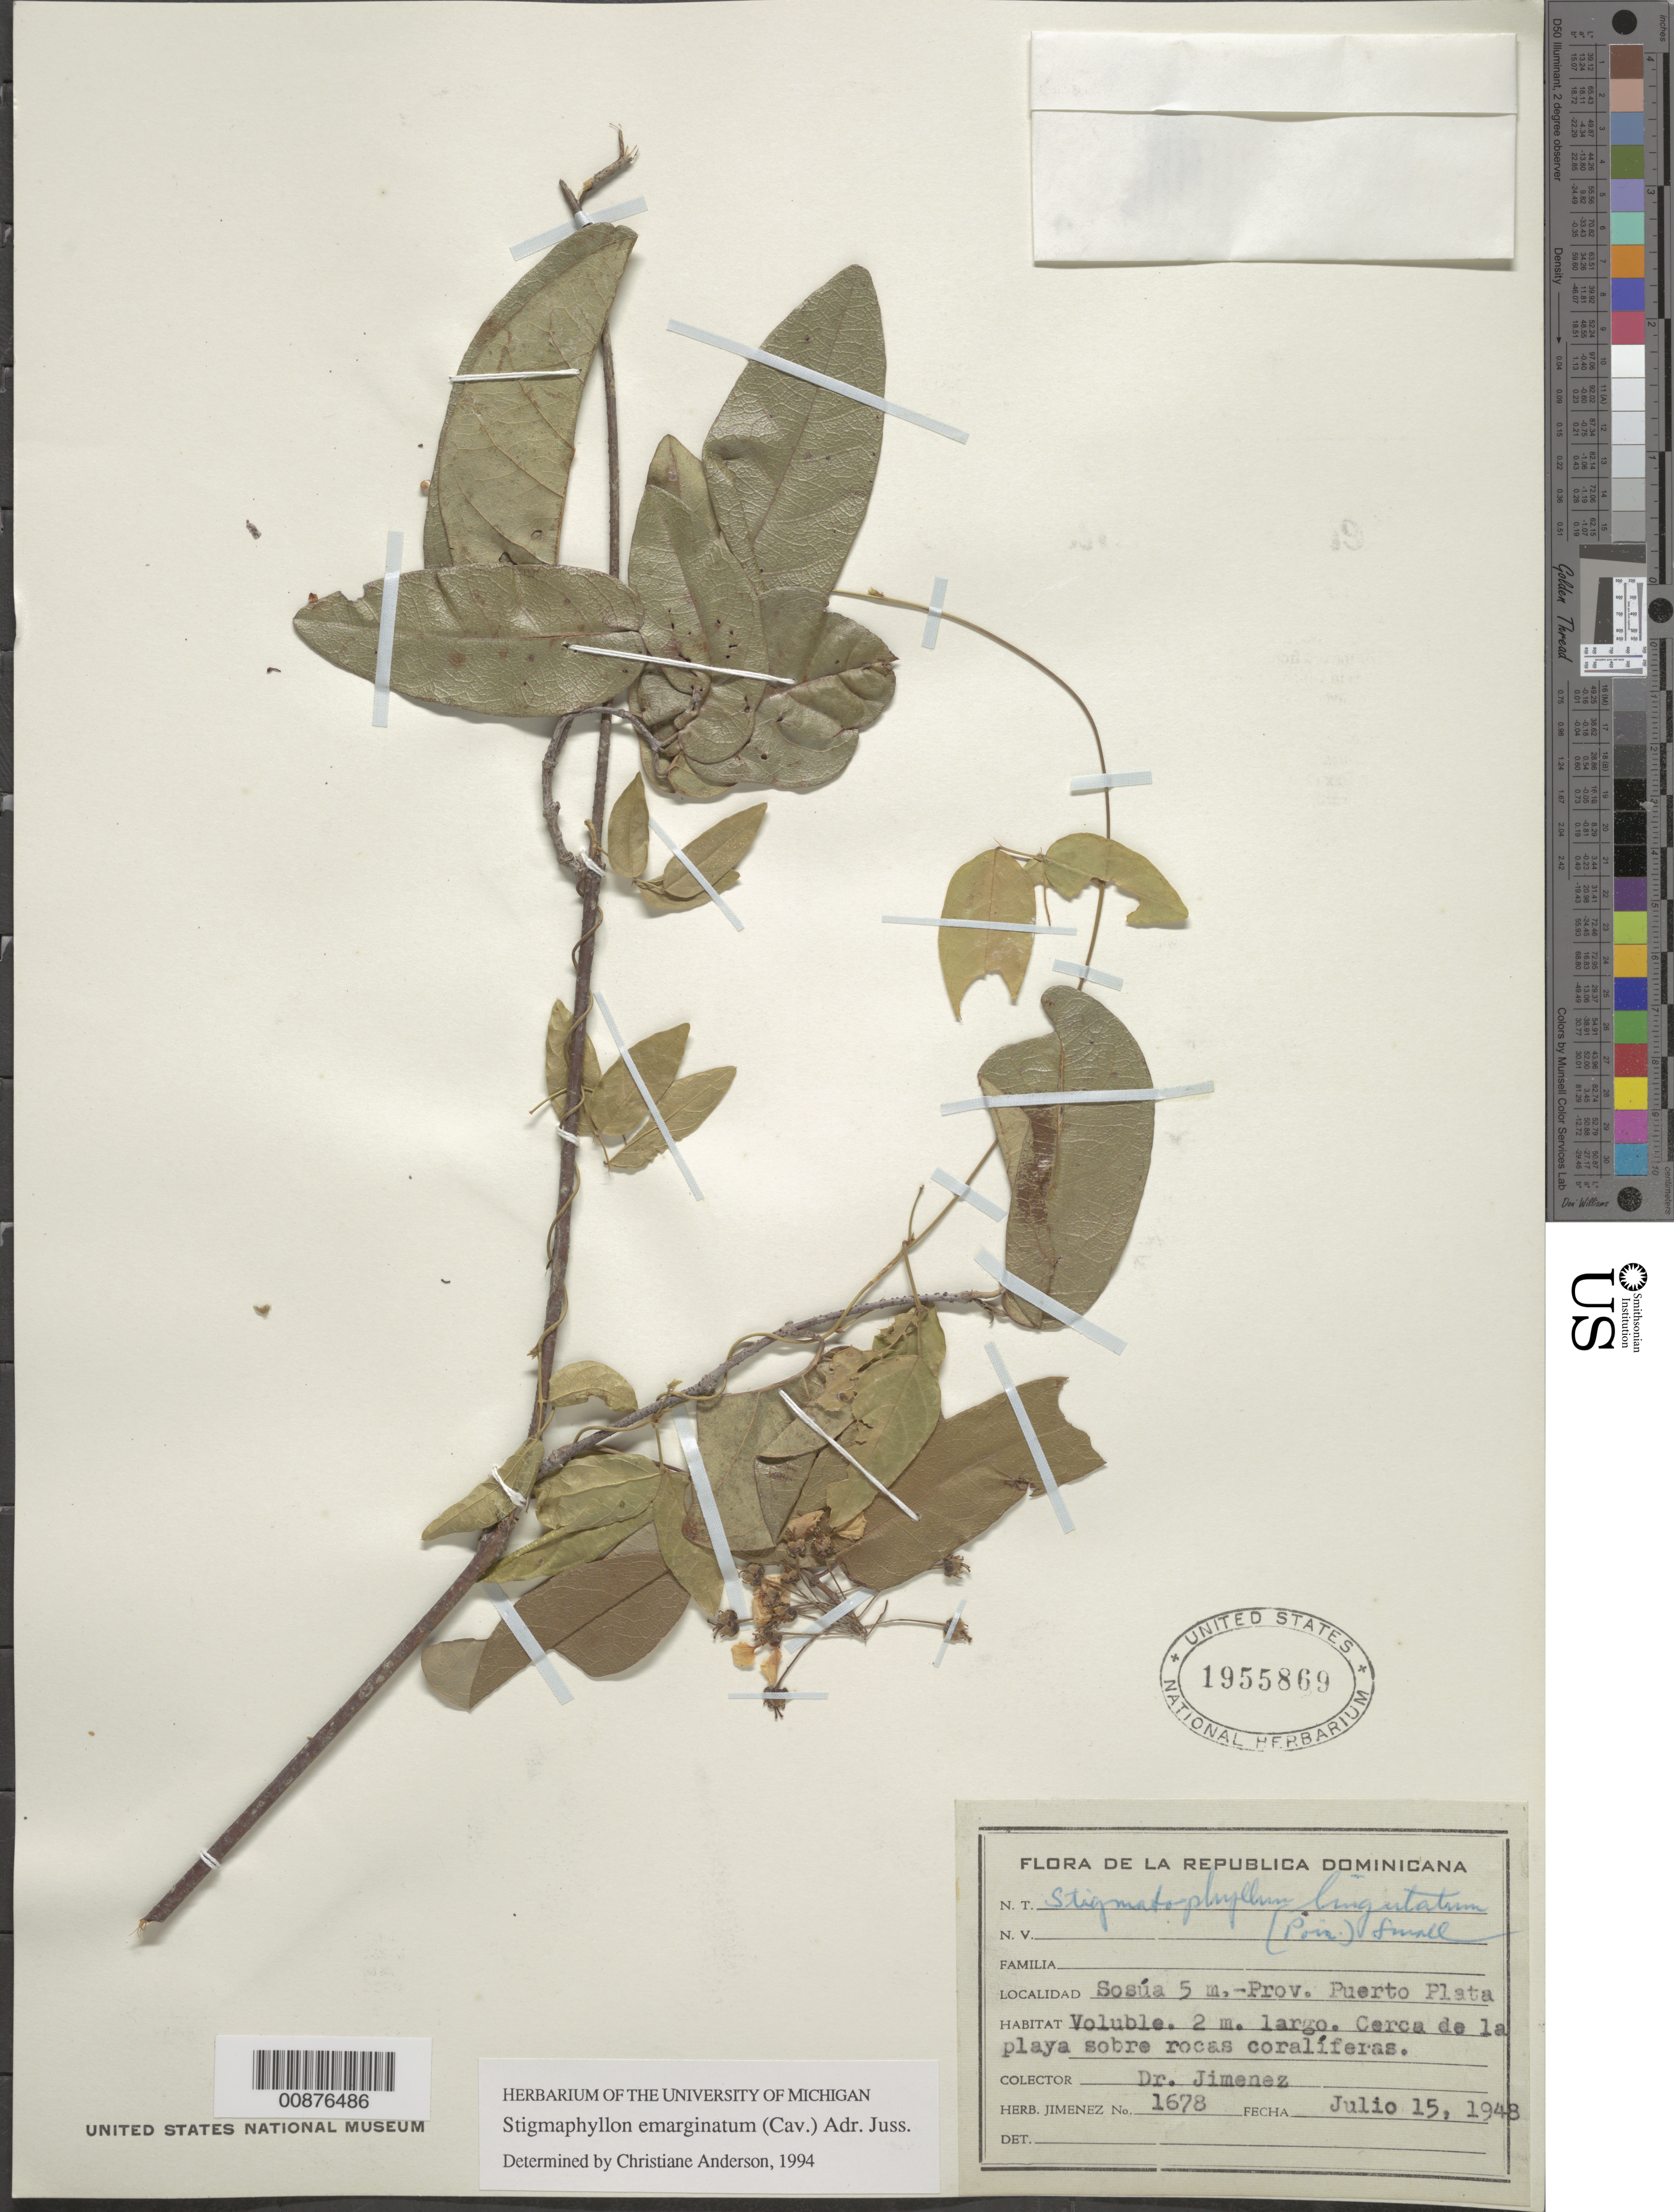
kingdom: Plantae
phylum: Tracheophyta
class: Magnoliopsida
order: Malpighiales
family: Malpighiaceae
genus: Stigmaphyllon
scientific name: Stigmaphyllon emarginatum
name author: (Cav.) A. Juss.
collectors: Jimenez, --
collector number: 1678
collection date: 1948-07-15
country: Dominican Republic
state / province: Puerto Plata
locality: Sosúa.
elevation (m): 5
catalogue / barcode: US 1955869